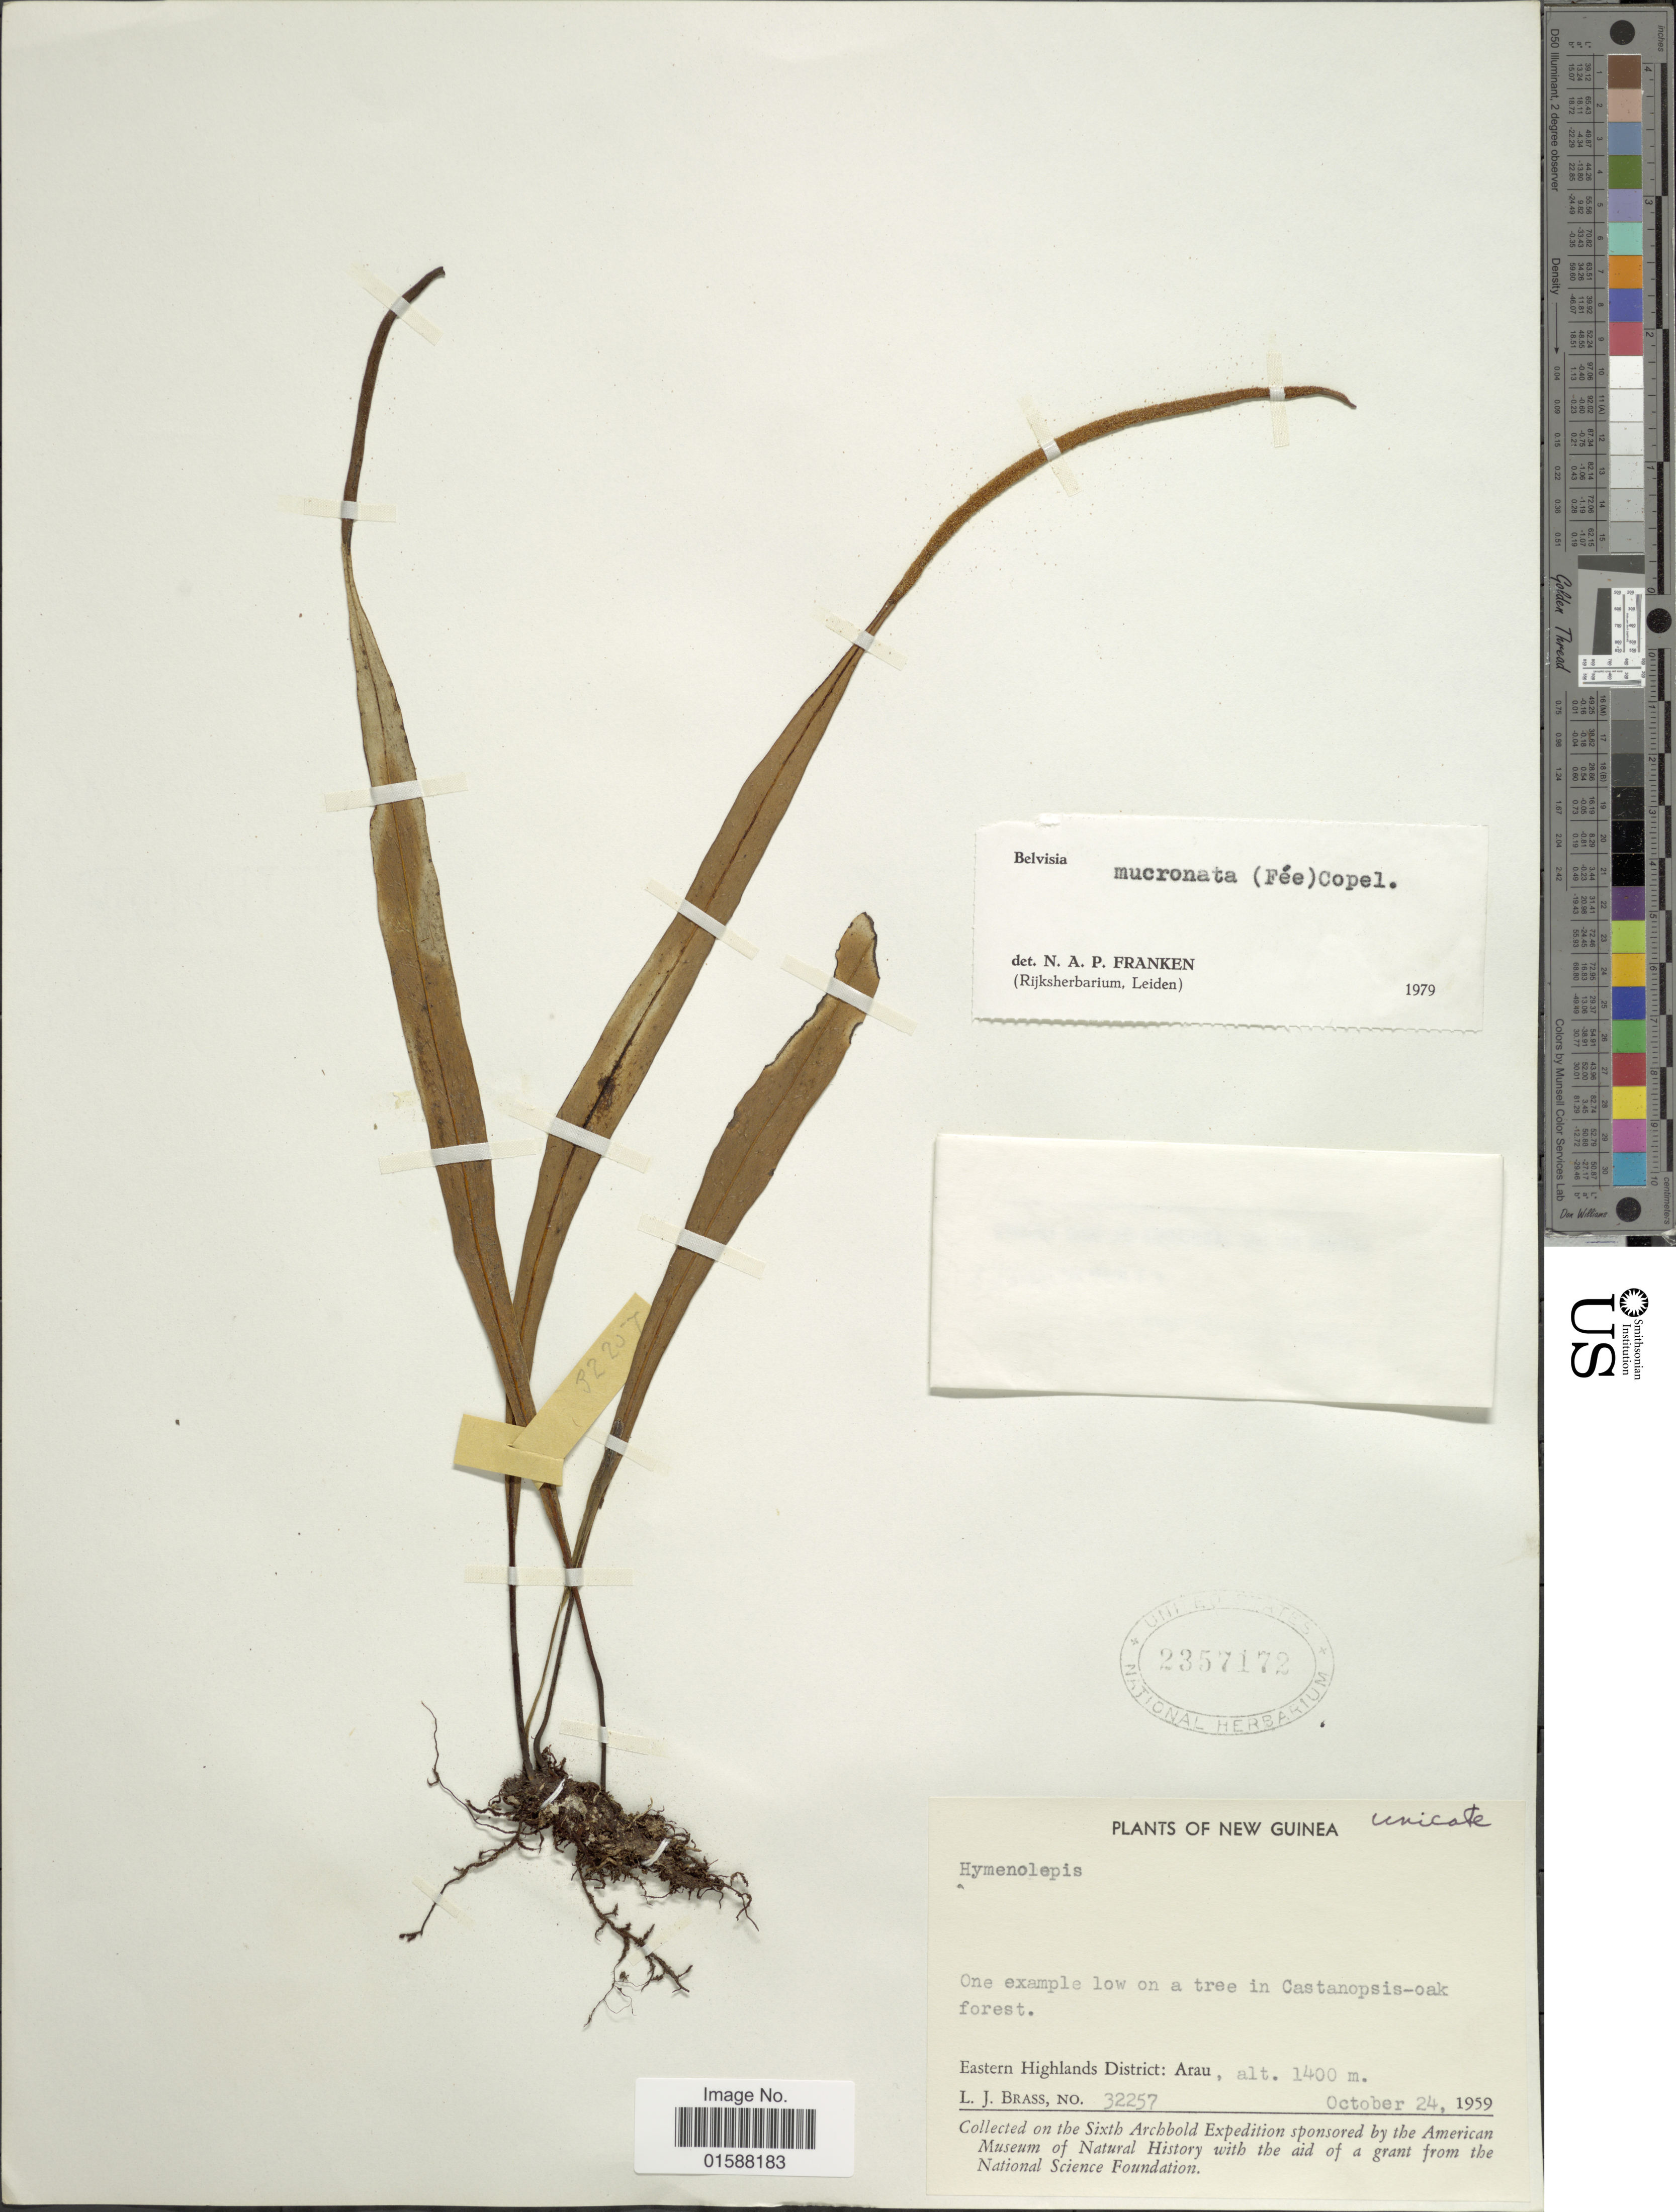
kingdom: Plantae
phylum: Tracheophyta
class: Polypodiopsida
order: Polypodiales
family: Polypodiaceae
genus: Lepisorus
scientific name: Lepisorus mucronatus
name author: (Fée) Li S. Wang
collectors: L. J. Brass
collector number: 32257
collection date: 1959-10-24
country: Papua New Guinea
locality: New Guinea. Eastern Highlands District: Arau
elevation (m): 1400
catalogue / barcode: US 2357172